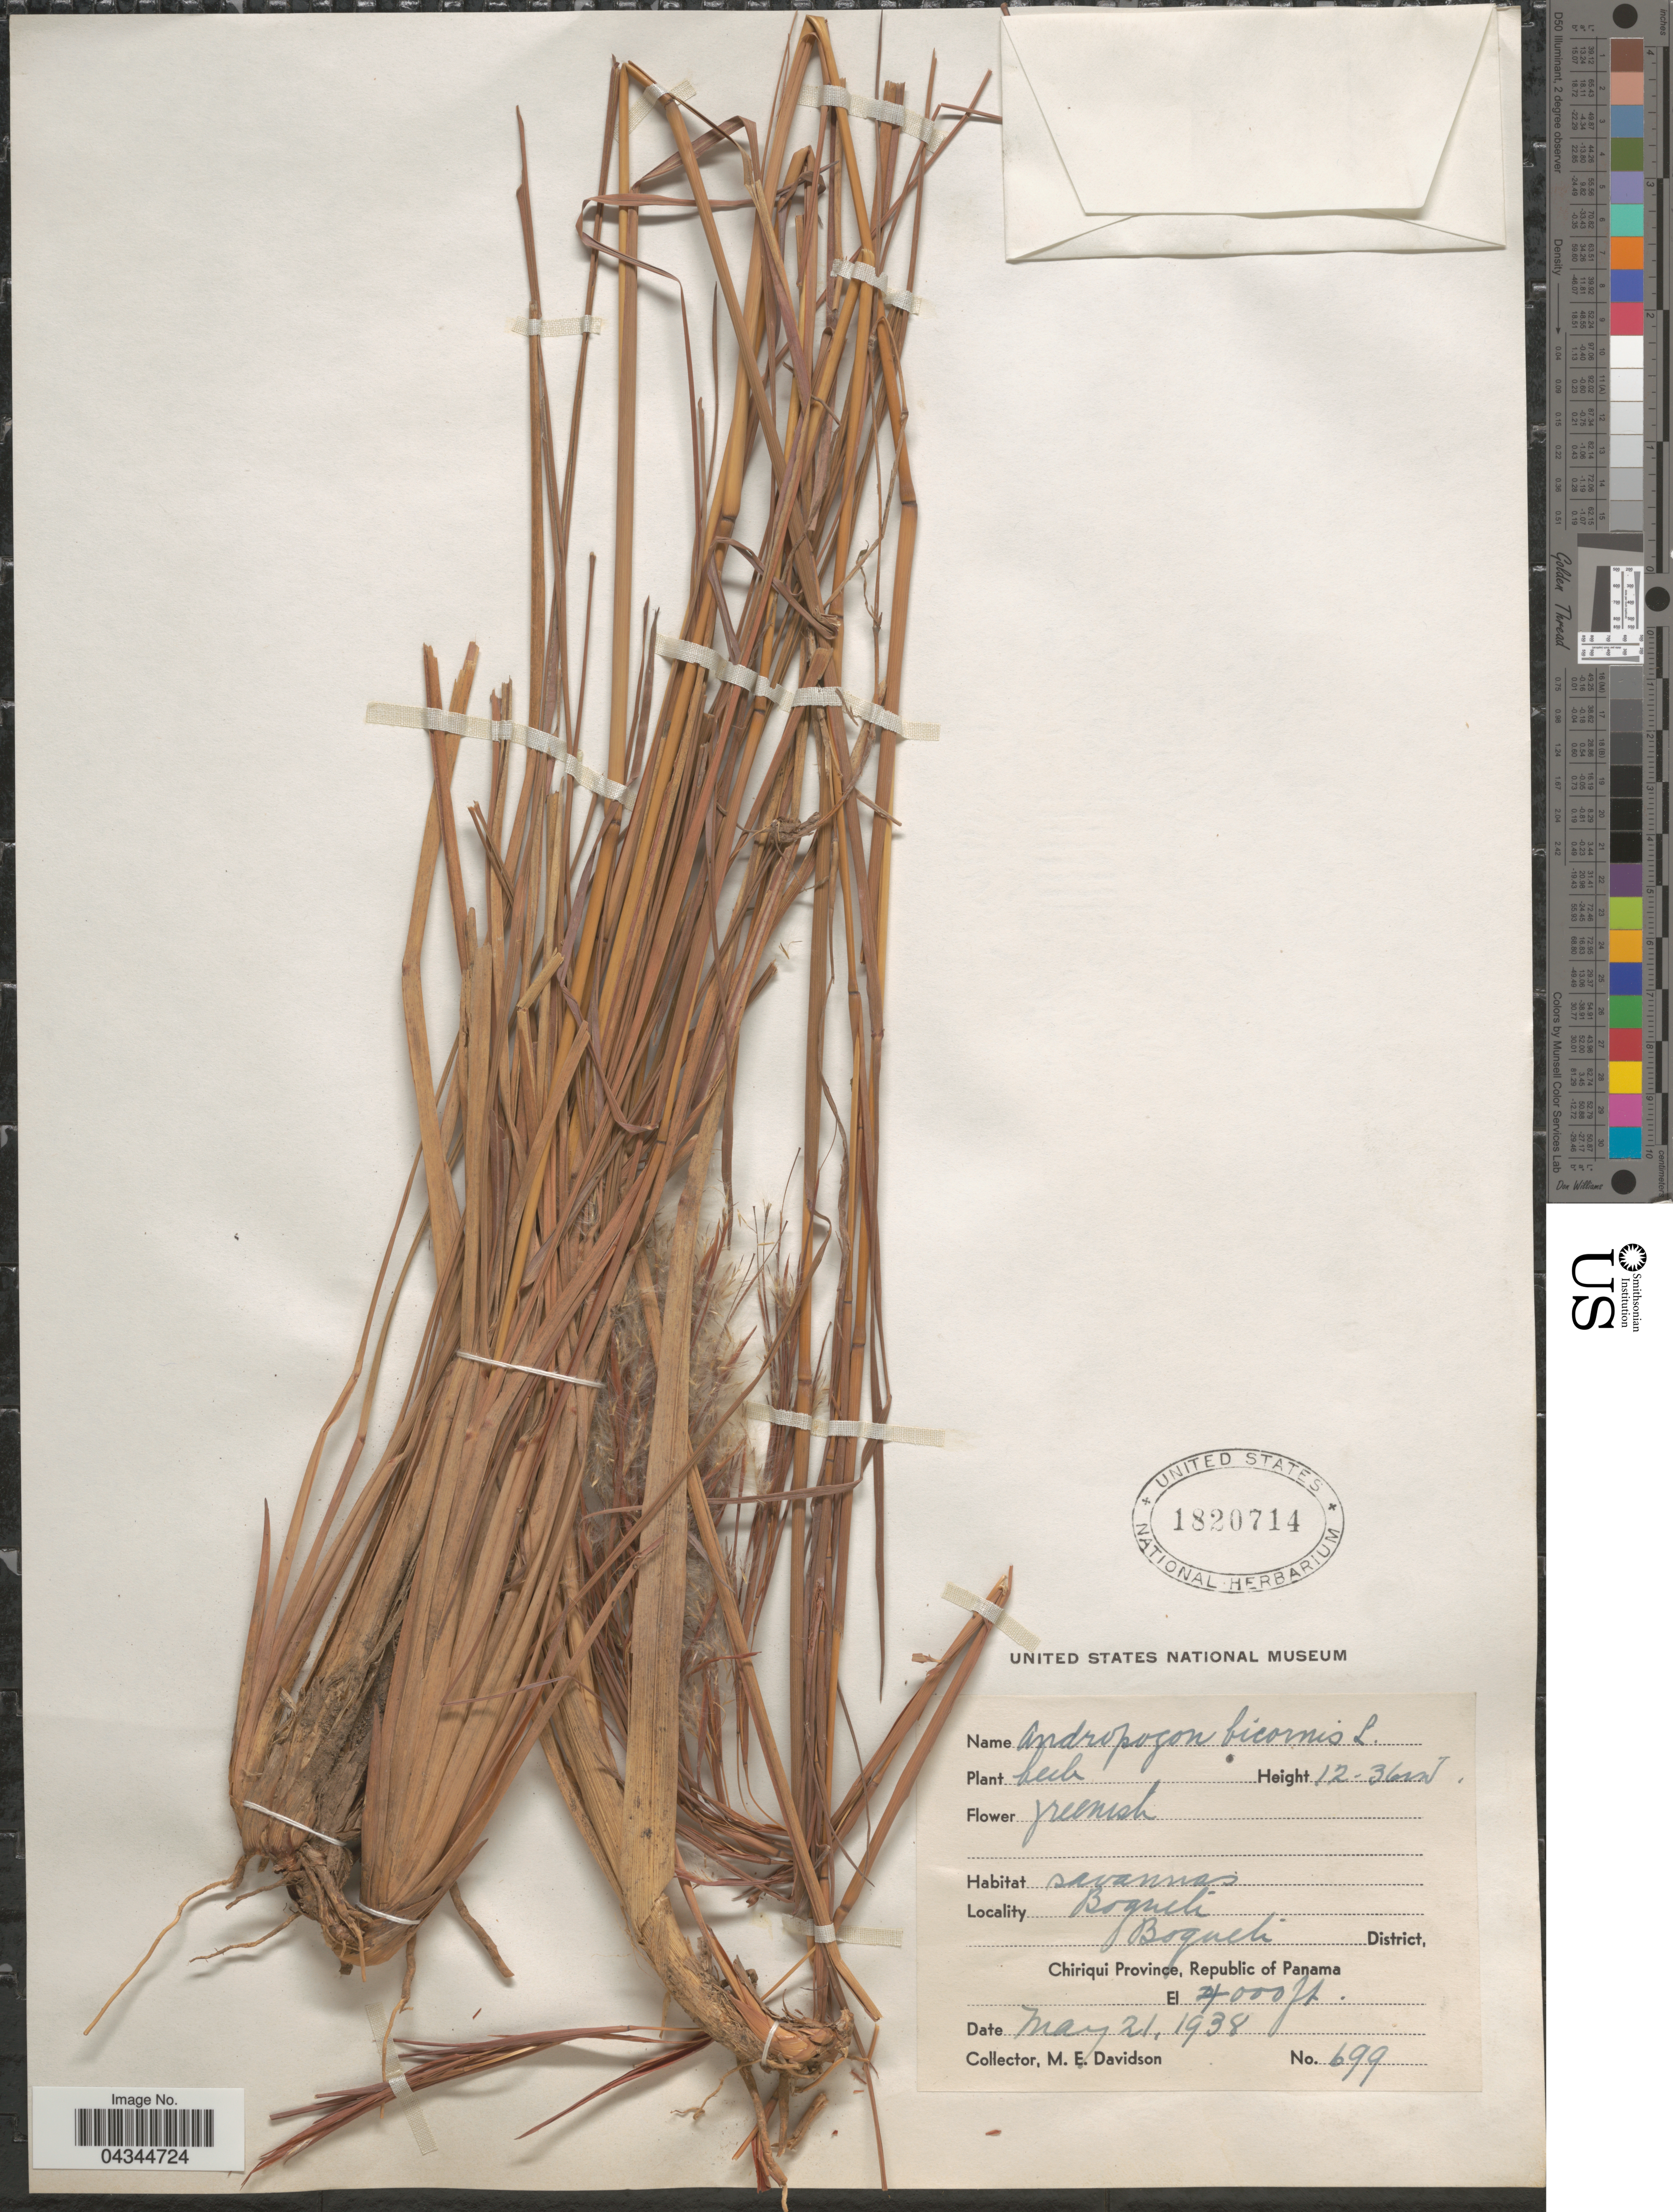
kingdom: Plantae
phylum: Tracheophyta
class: Liliopsida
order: Poales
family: Poaceae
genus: Andropogon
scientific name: Andropogon bicornis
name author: L.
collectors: M. E. Davidson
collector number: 699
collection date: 1938-05-21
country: Panama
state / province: Chiriqui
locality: Boqueti. Boqueti District, Republica of Panama.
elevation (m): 1219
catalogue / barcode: US 1820714